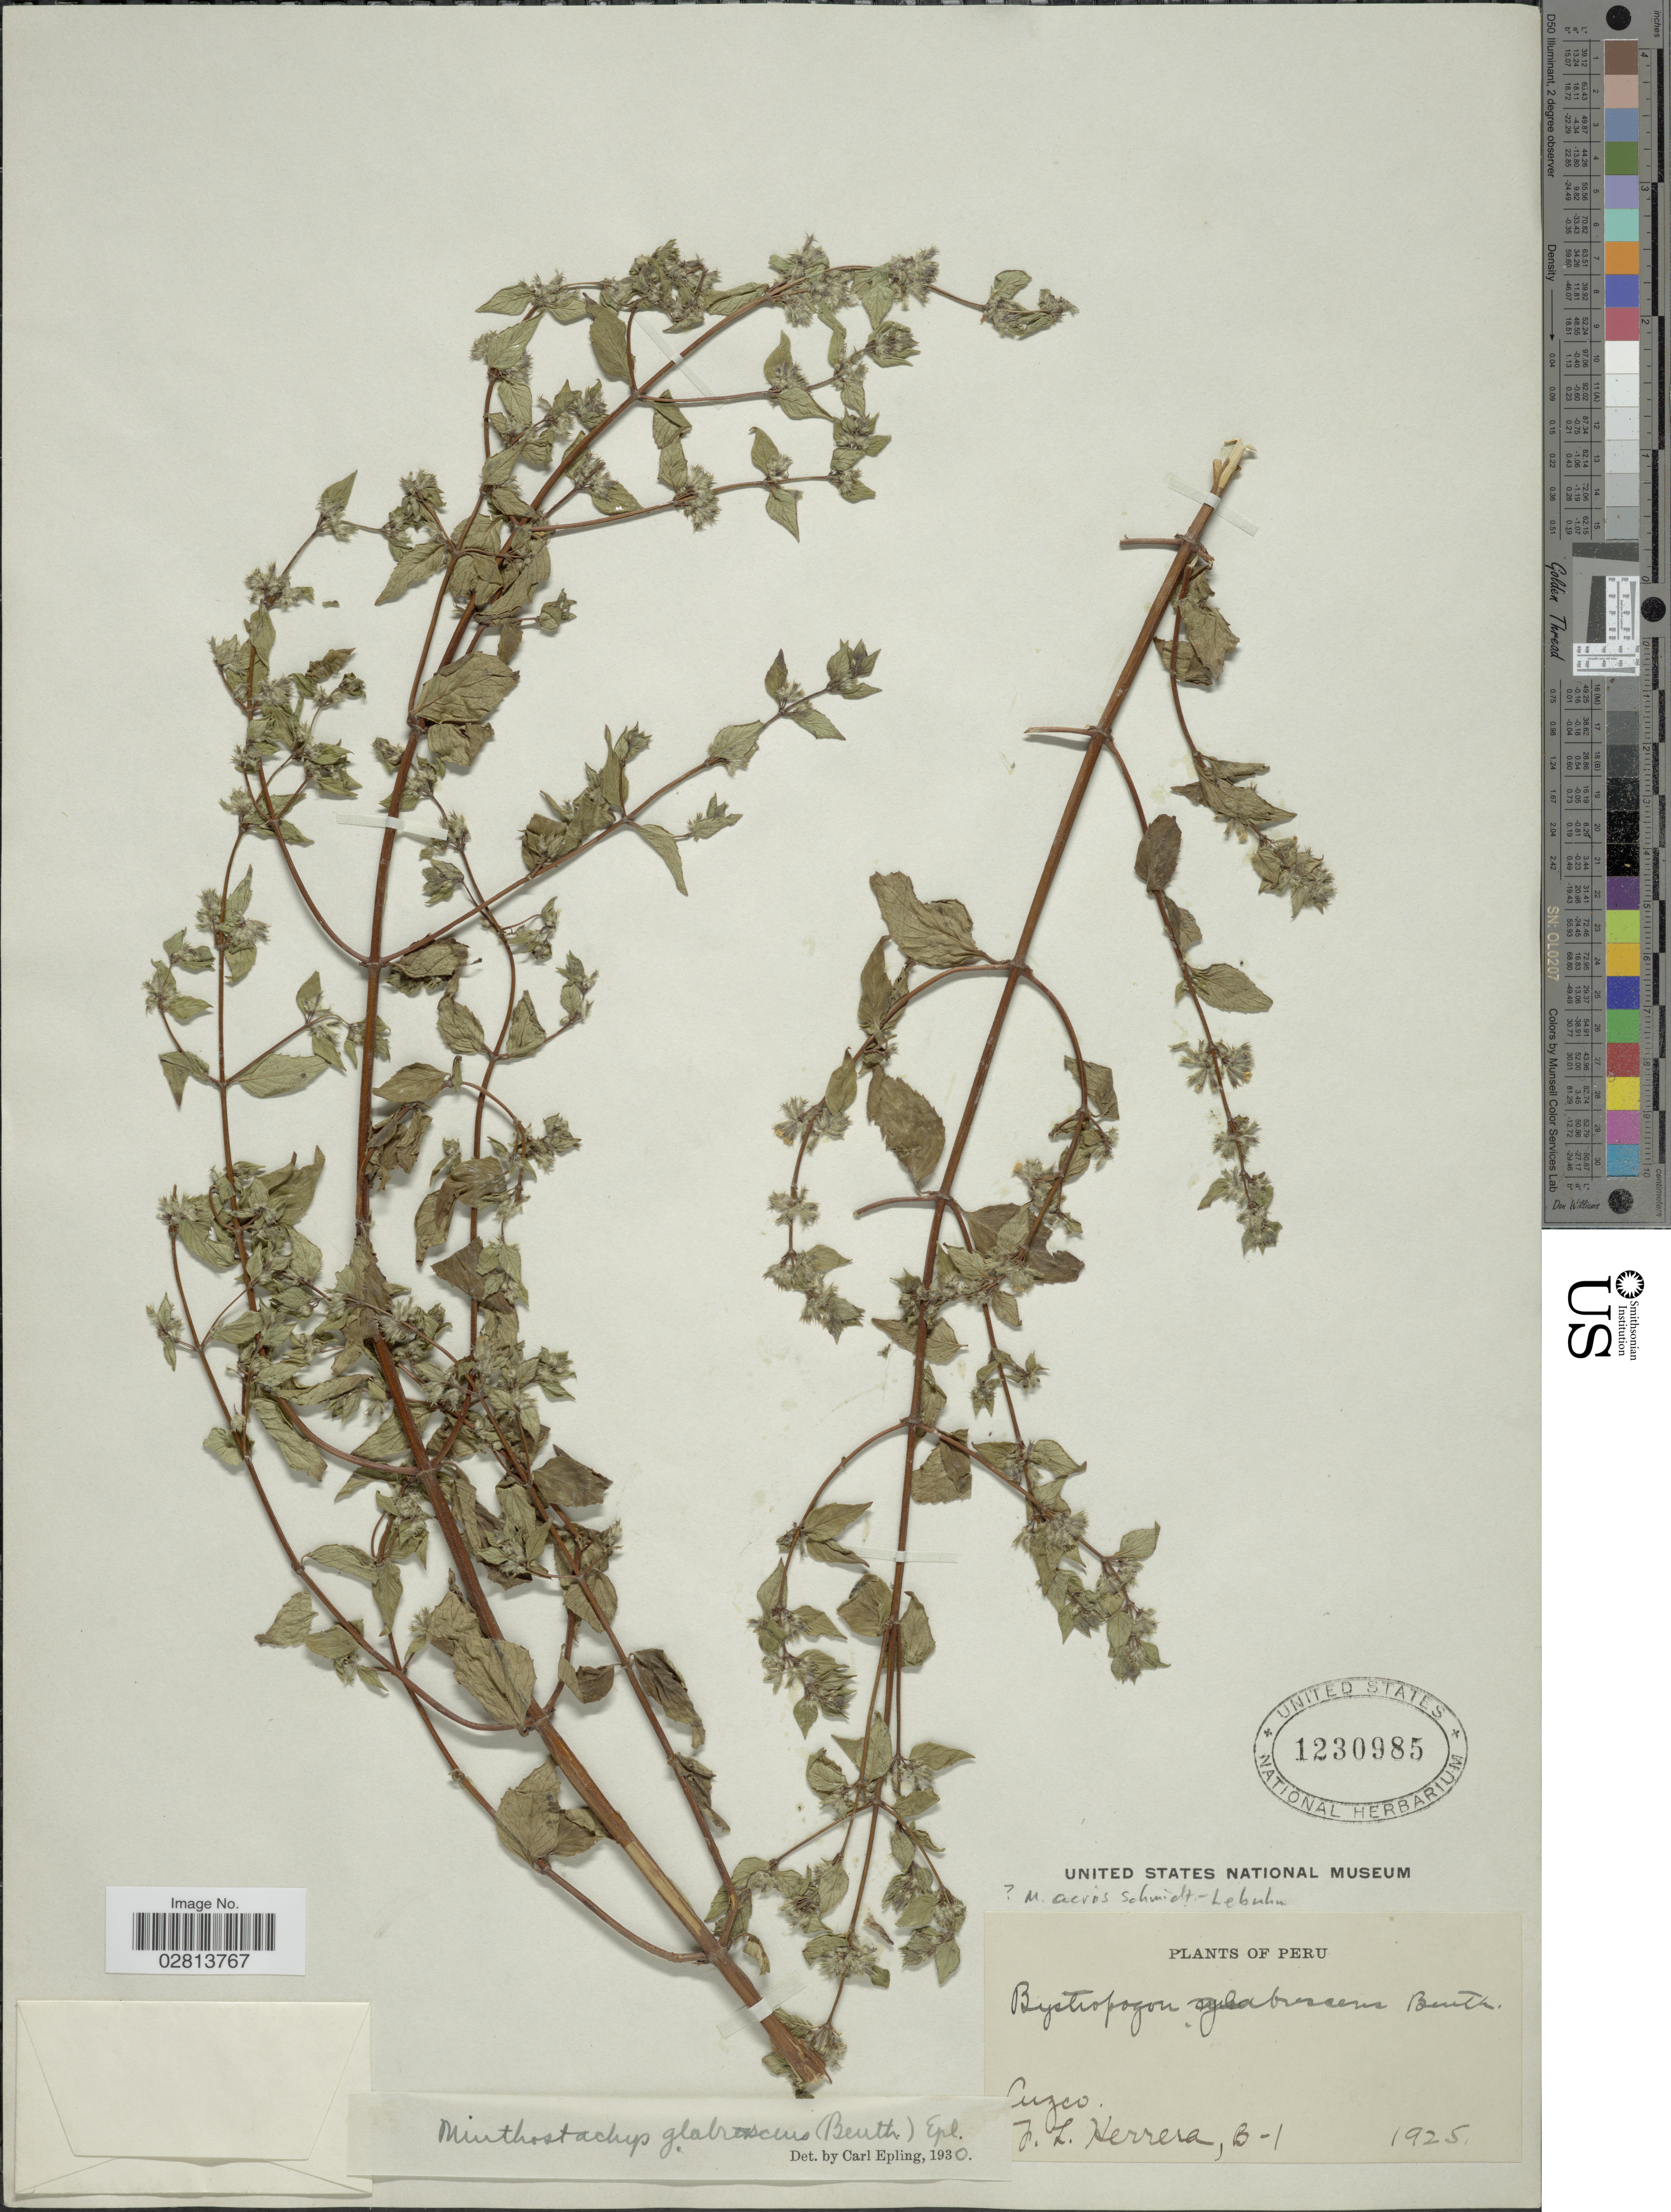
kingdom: Plantae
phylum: Tracheophyta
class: Magnoliopsida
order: Lamiales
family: Lamiaceae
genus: Minthostachys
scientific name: Minthostachys acris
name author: Schmidt-Leb.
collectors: F. L. Herrera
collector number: B-1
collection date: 1925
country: Peru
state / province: Cusco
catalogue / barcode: US 1230985